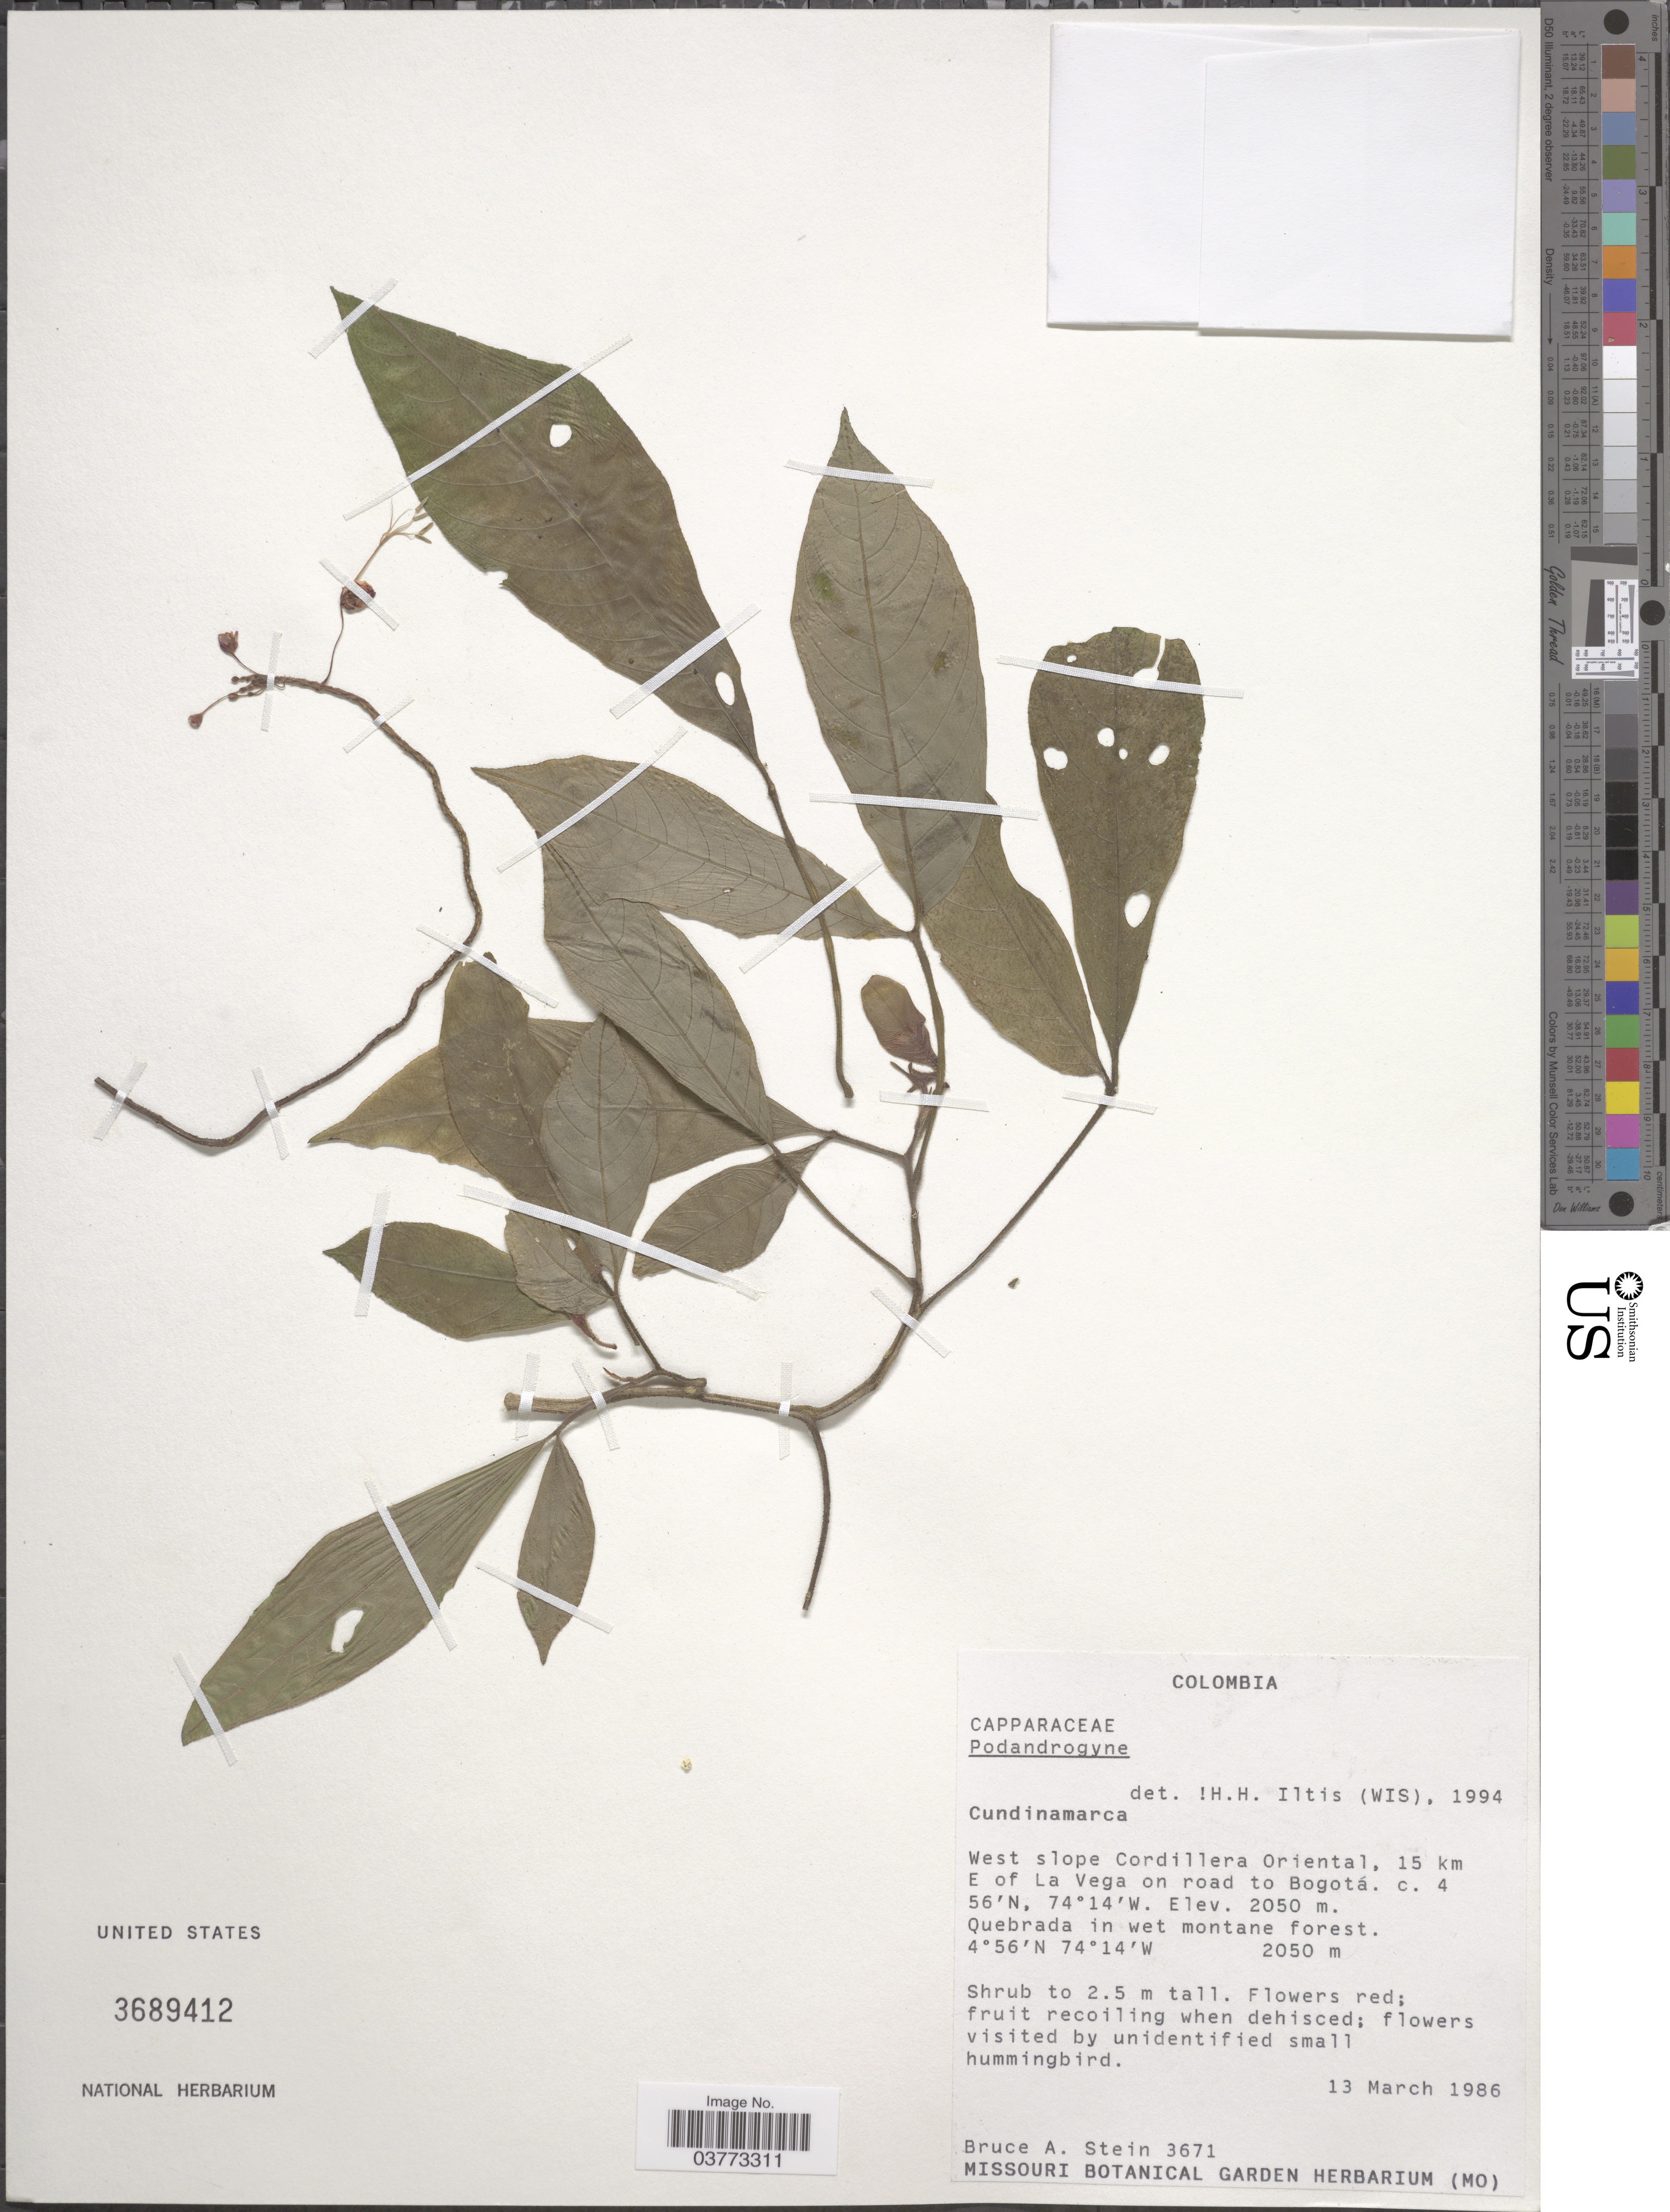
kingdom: Plantae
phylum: Tracheophyta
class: Magnoliopsida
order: Brassicales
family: Cleomaceae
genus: Podandrogyne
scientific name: Podandrogyne sp.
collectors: B. A. Stein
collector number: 3671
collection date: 1986-03-13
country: Colombia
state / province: Cundinamarca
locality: West slope Cordillera Oriental, 15 km E of La Vega on road to Bogotá. Quebrada in wet montane forest.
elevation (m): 2050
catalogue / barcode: US 3689412